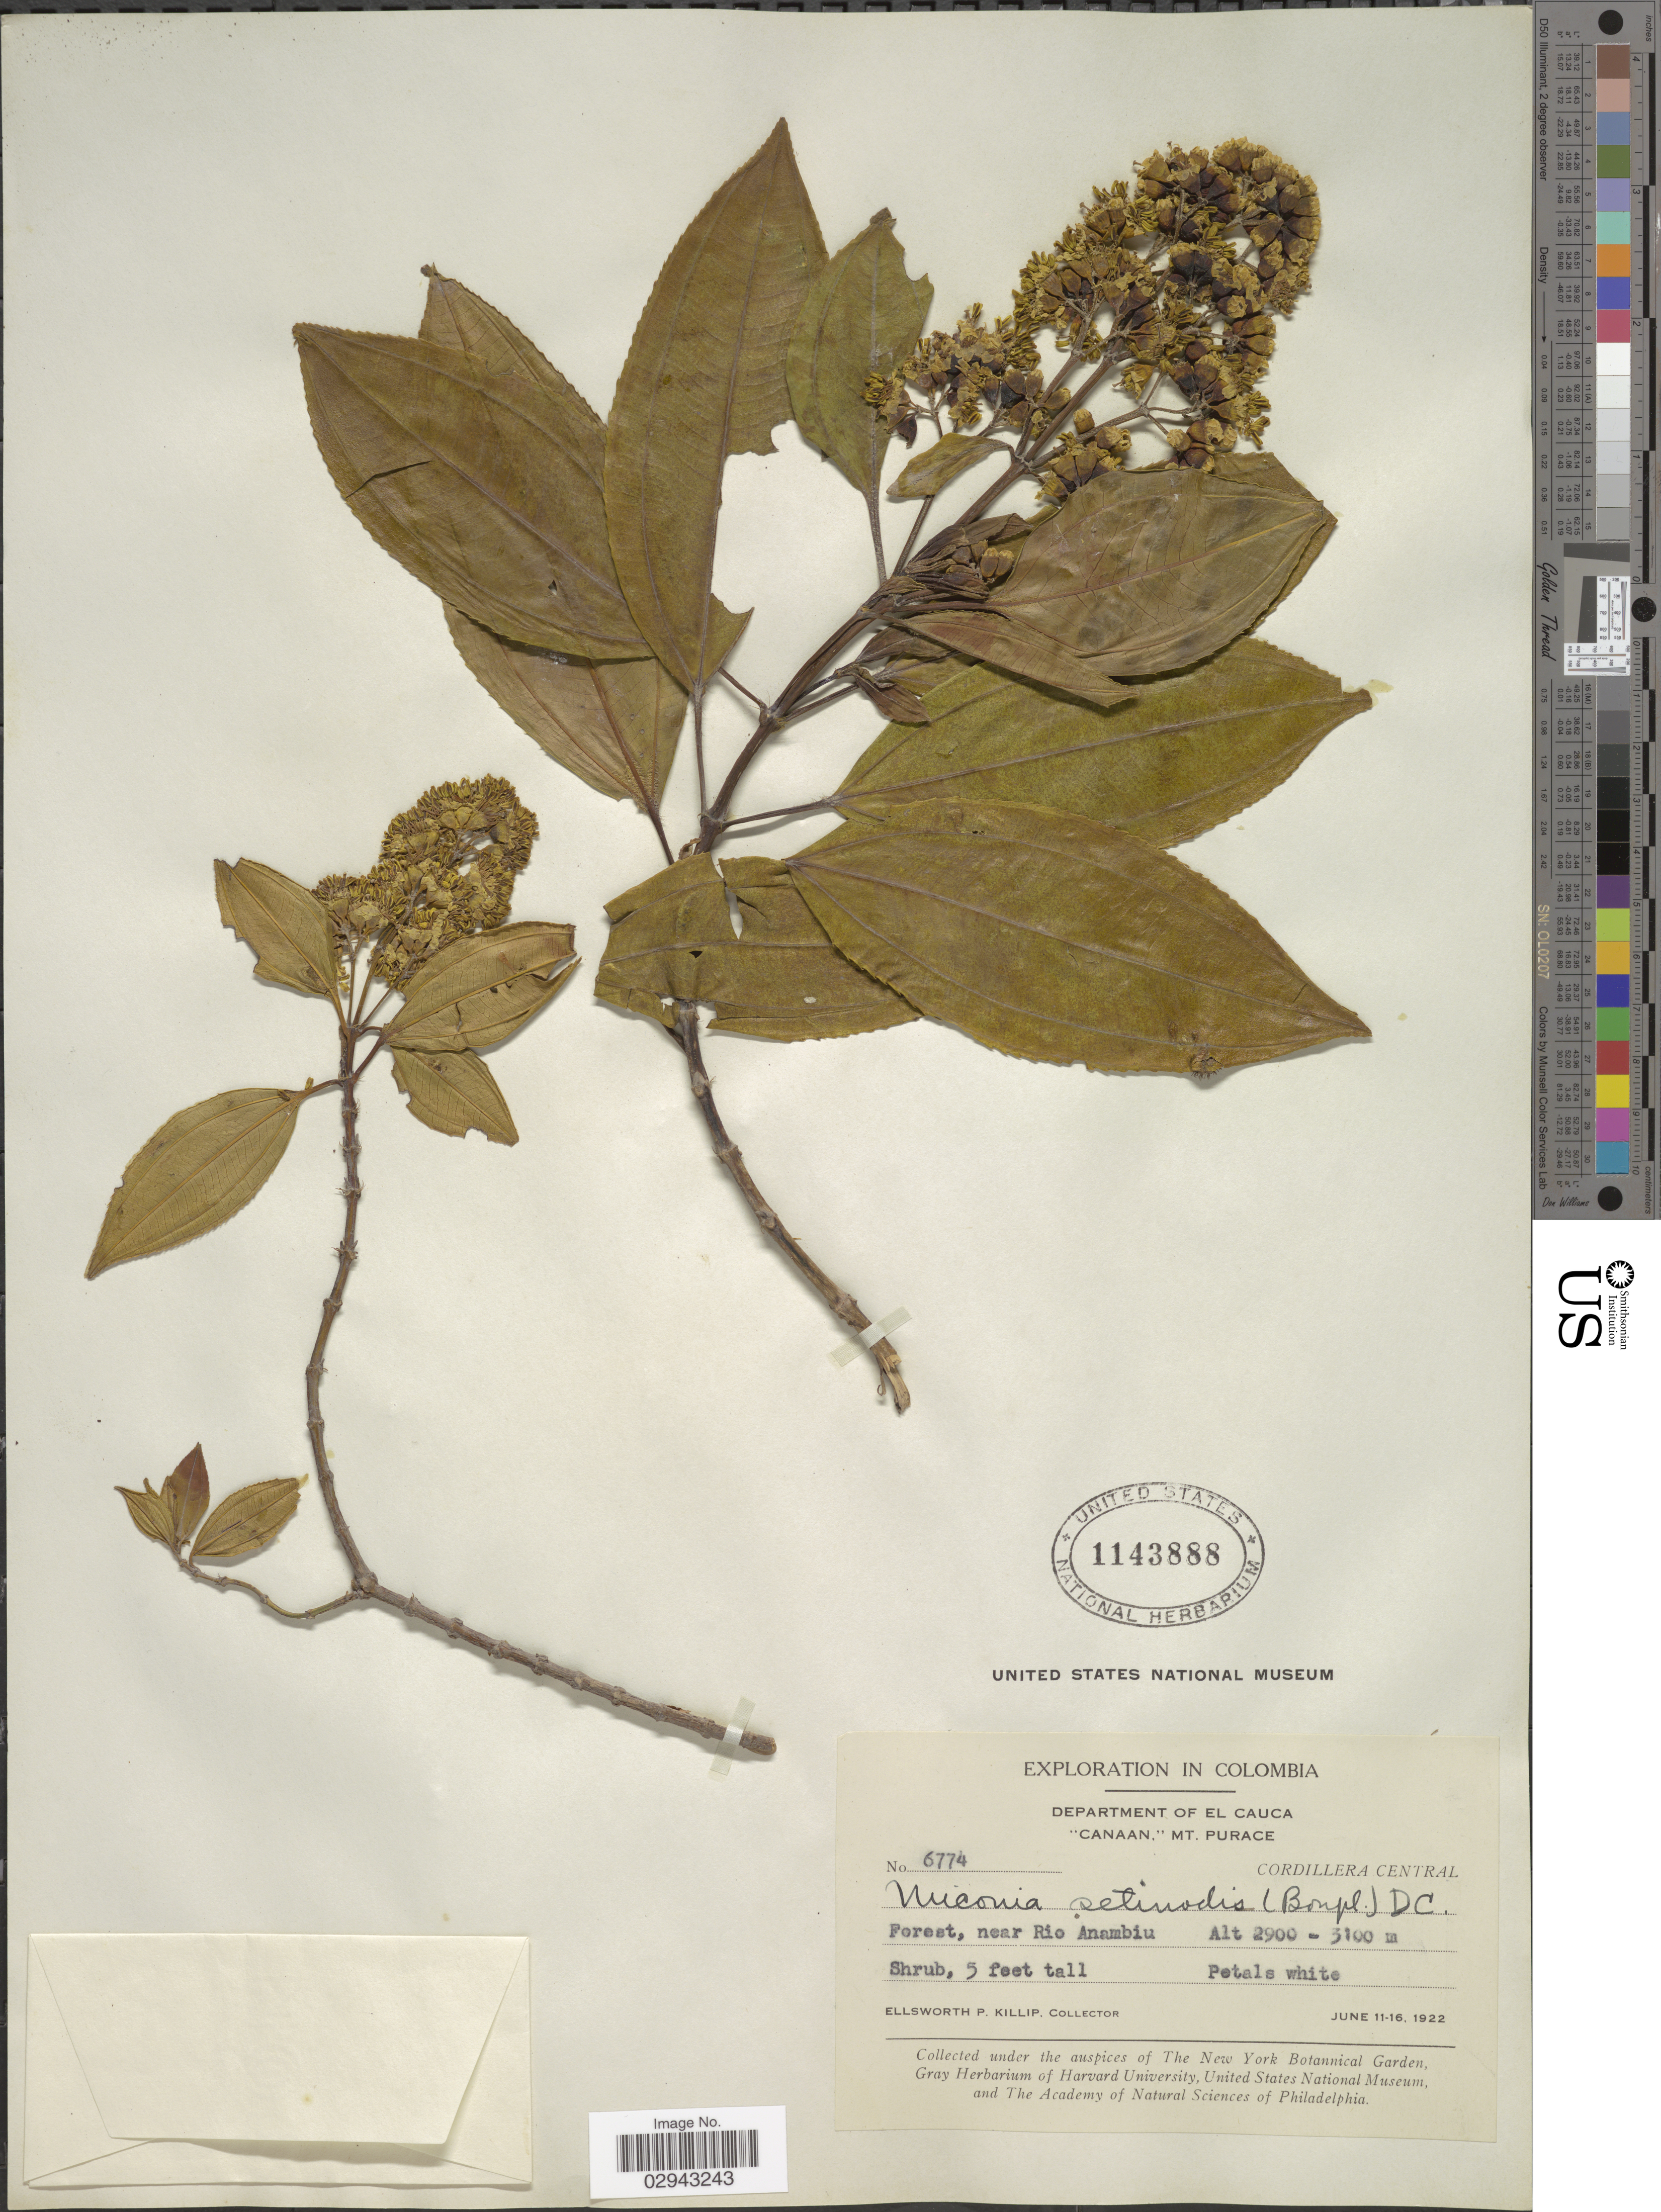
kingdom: Plantae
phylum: Tracheophyta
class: Magnoliopsida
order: Myrtales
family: Melastomataceae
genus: Miconia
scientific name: Miconia setinodis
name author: (Bonpl.) DC.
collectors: E. P. Killip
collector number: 6774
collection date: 1922-06-11/1922-06-16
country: Colombia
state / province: Cauca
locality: Department of El Cauca. "Canaan", Mt. Purace. Cordillera Central. Forest, near Rio Anambiu.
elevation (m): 2900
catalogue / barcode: US 1143888